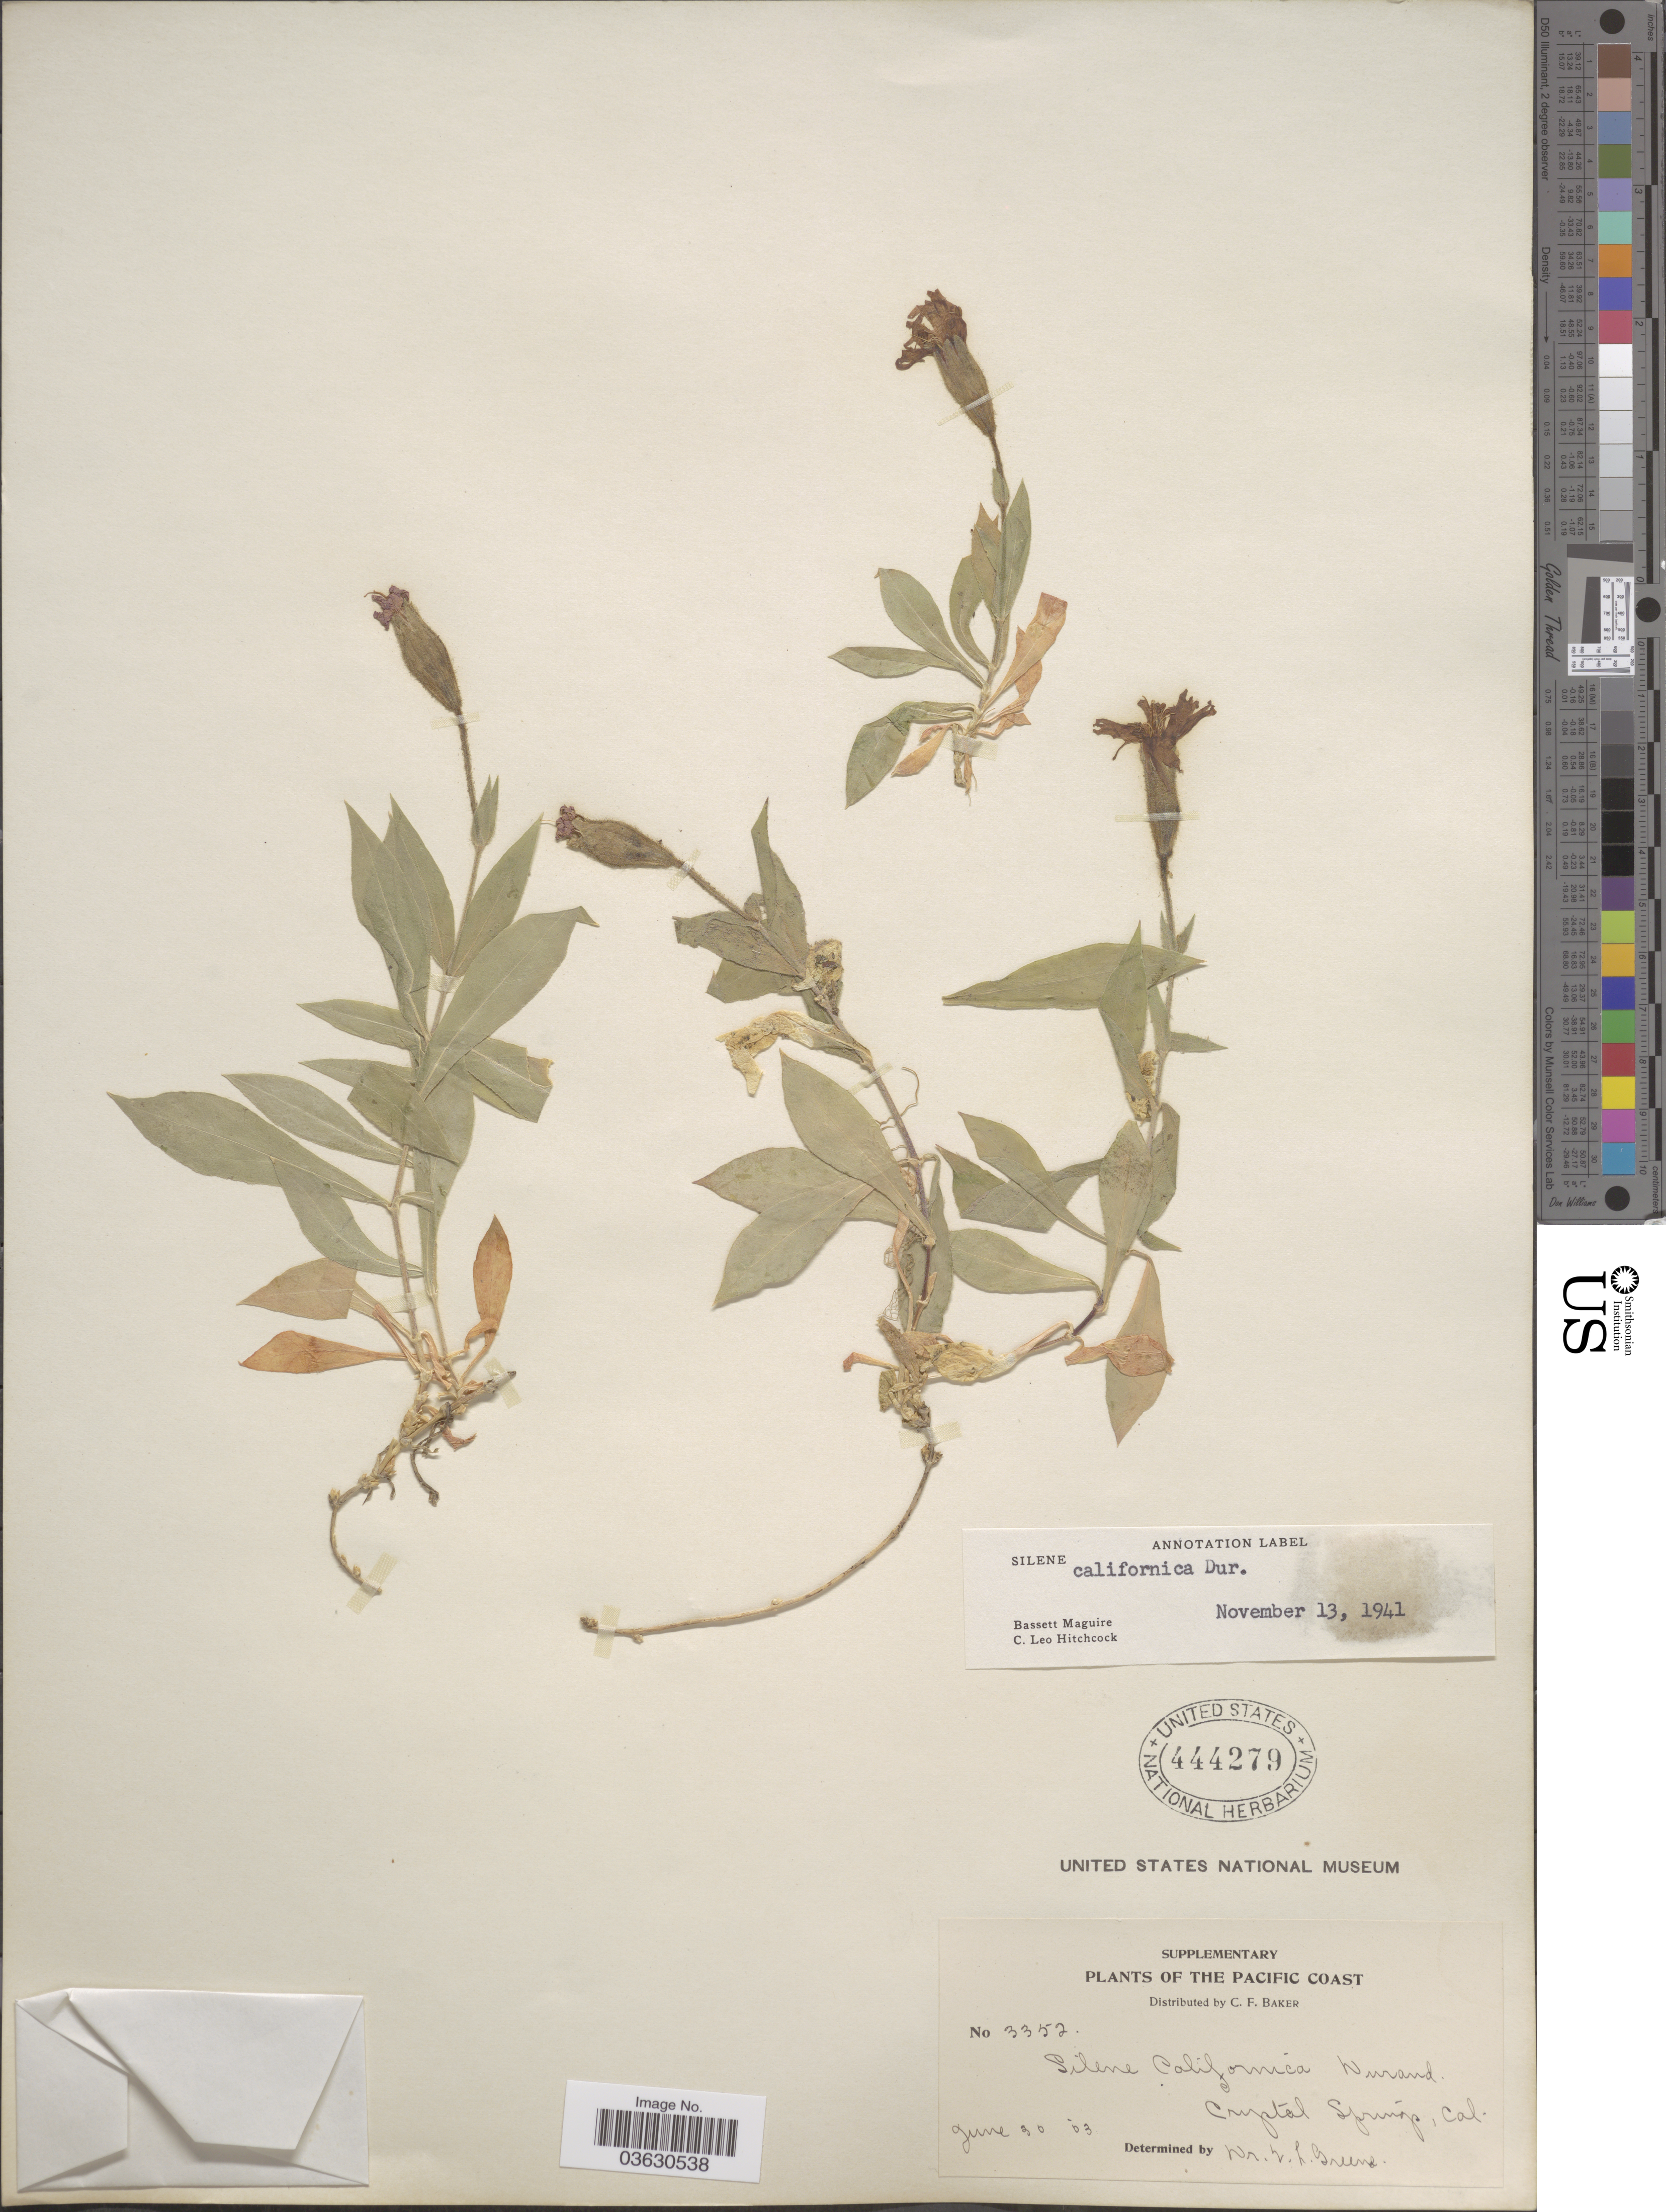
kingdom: Plantae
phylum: Tracheophyta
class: Magnoliopsida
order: Caryophyllales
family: Caryophyllaceae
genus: Silene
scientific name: Silene californica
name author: Durand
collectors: C. F. Baker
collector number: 3352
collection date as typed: Transcribed d/m/y: 30/6/63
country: United States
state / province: California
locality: The Pacific Coast. Crystal Springs.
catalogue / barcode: US 444279